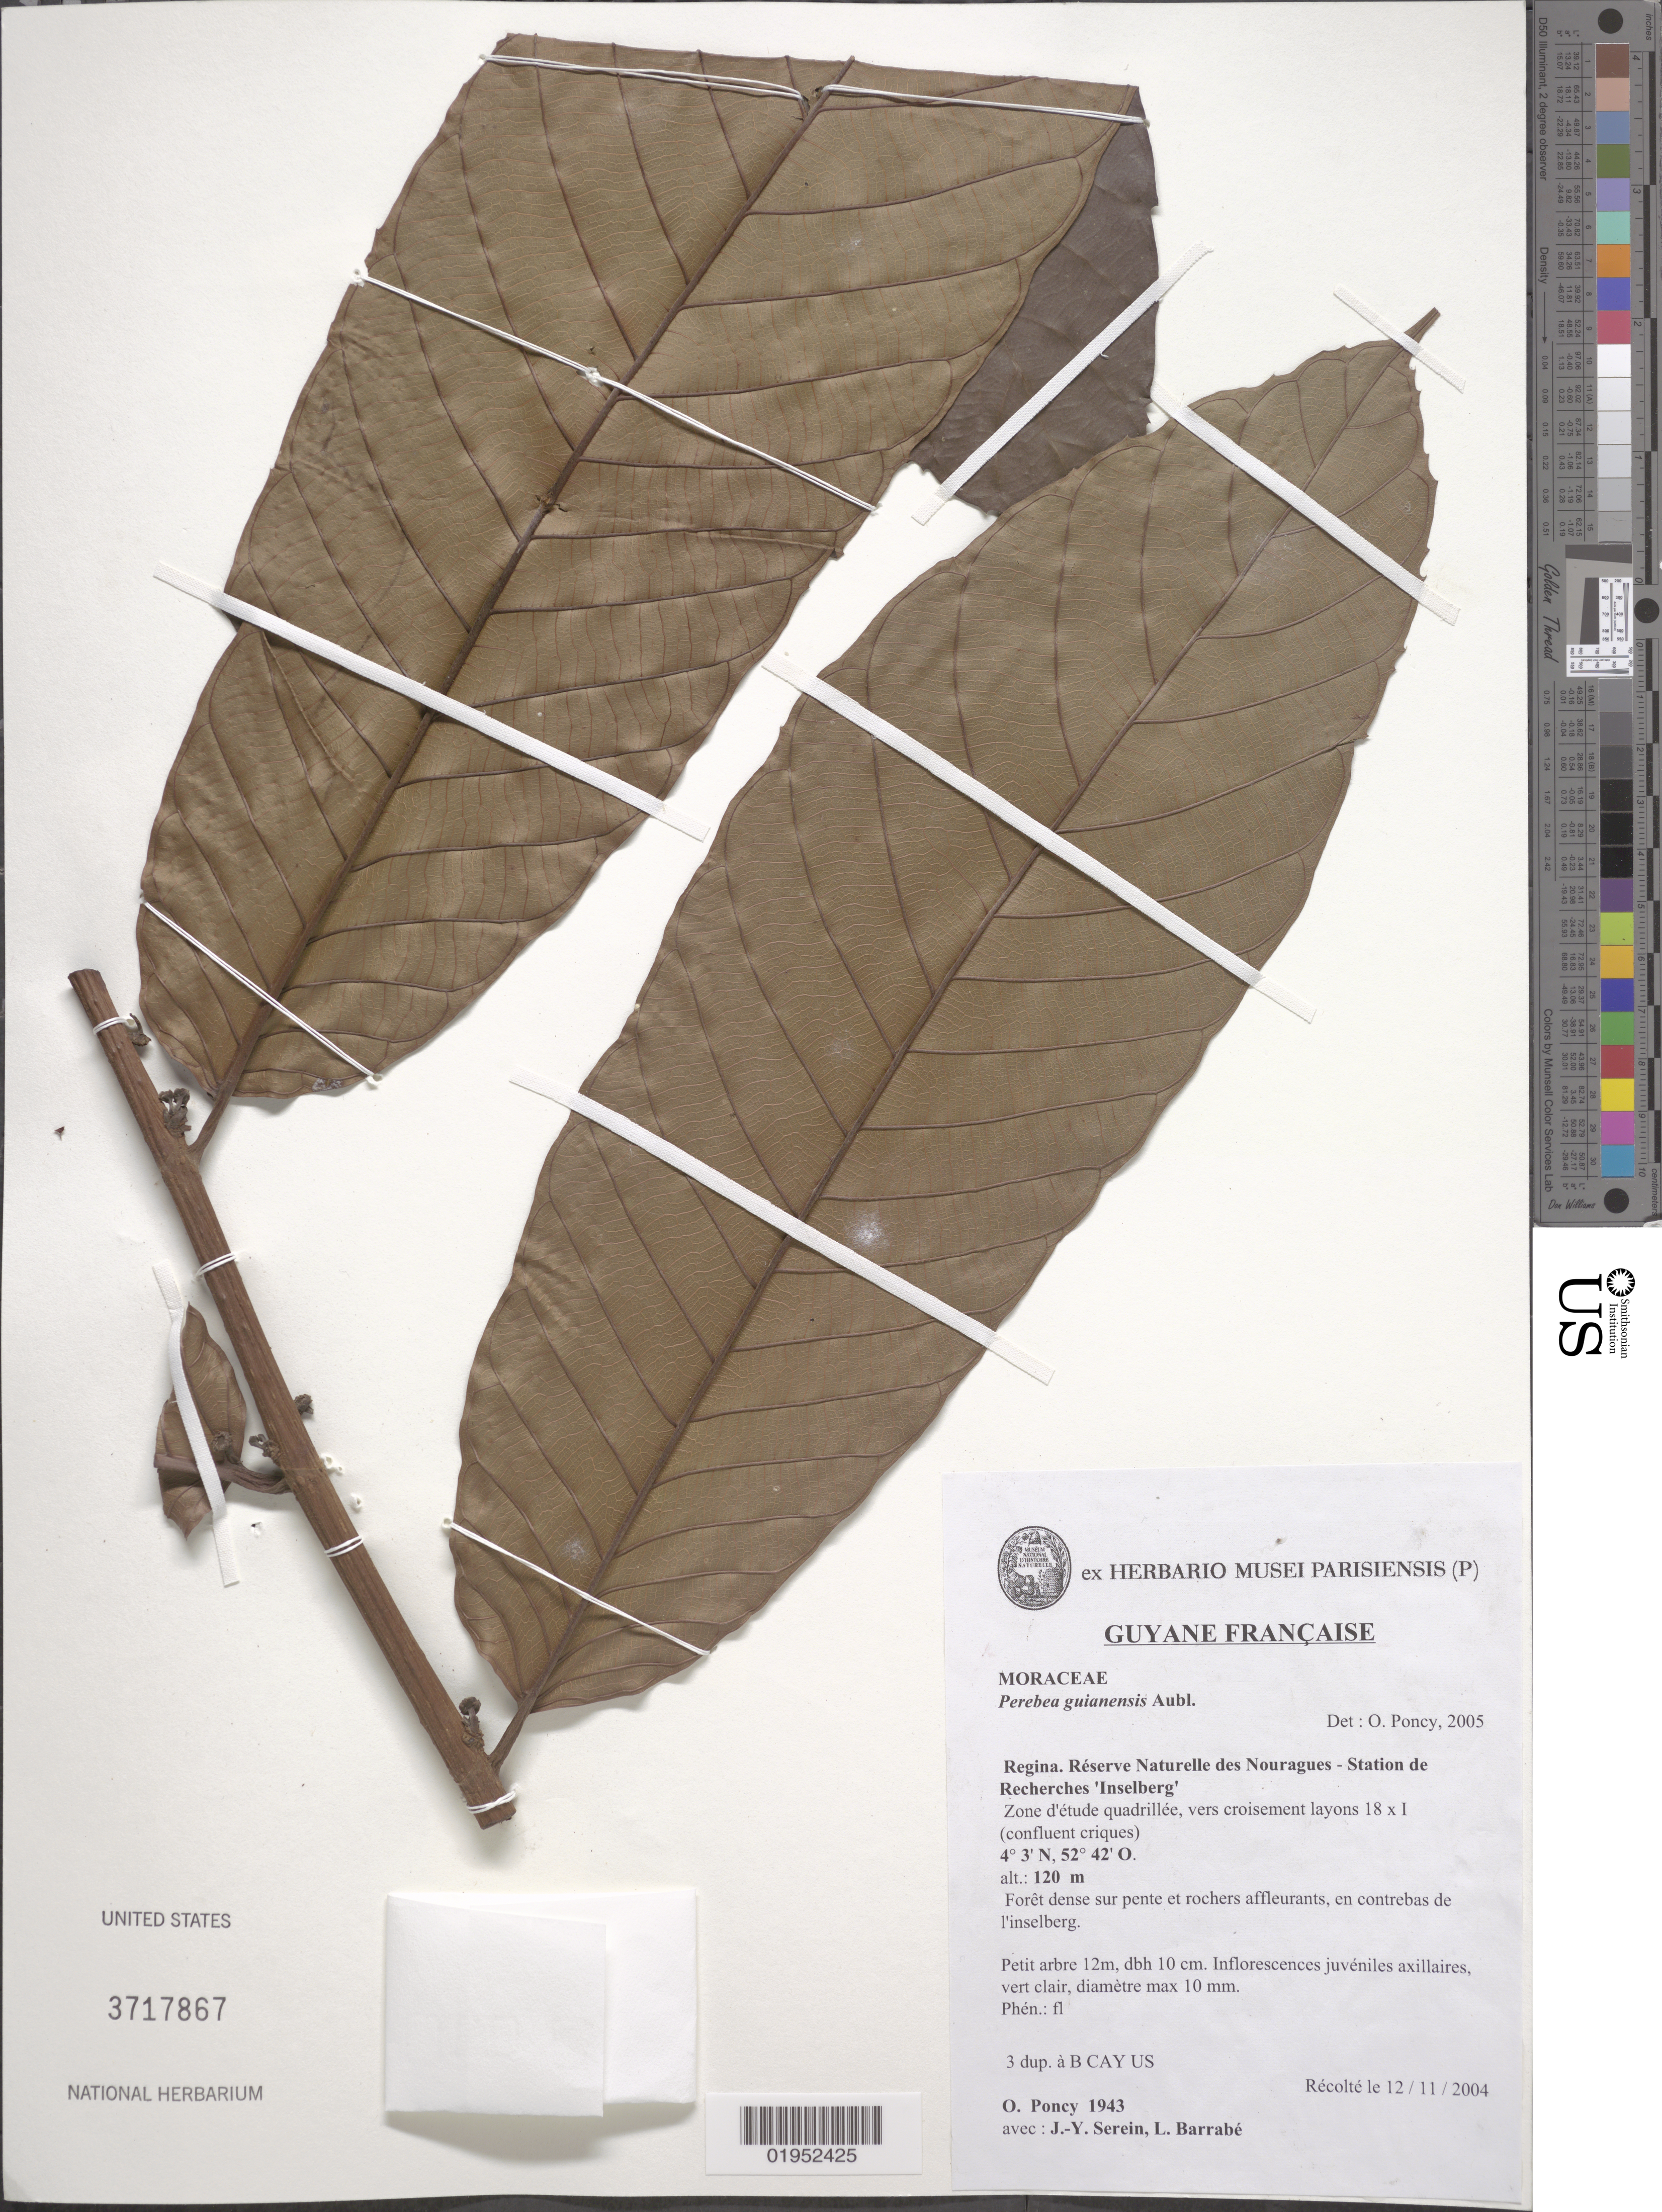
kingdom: Plantae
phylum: Tracheophyta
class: Magnoliopsida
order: Rosales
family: Moraceae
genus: Perebea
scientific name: Perebea guianensis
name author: Aubl.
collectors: O. Poncy, J. Serein & L. Barrabé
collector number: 1943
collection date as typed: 12 Nov 2004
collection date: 2004-11-12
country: French Guiana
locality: Regina. Réserve Naturelle des Nouragues - Station de Recherches "Inselberg", zone d'étude quadrillée, vers croisement layons 18 x I (confluent criques)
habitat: Foret dense sur pente et rochers affleurants, en contrebas de l'inselberg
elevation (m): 120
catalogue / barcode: US 3717867